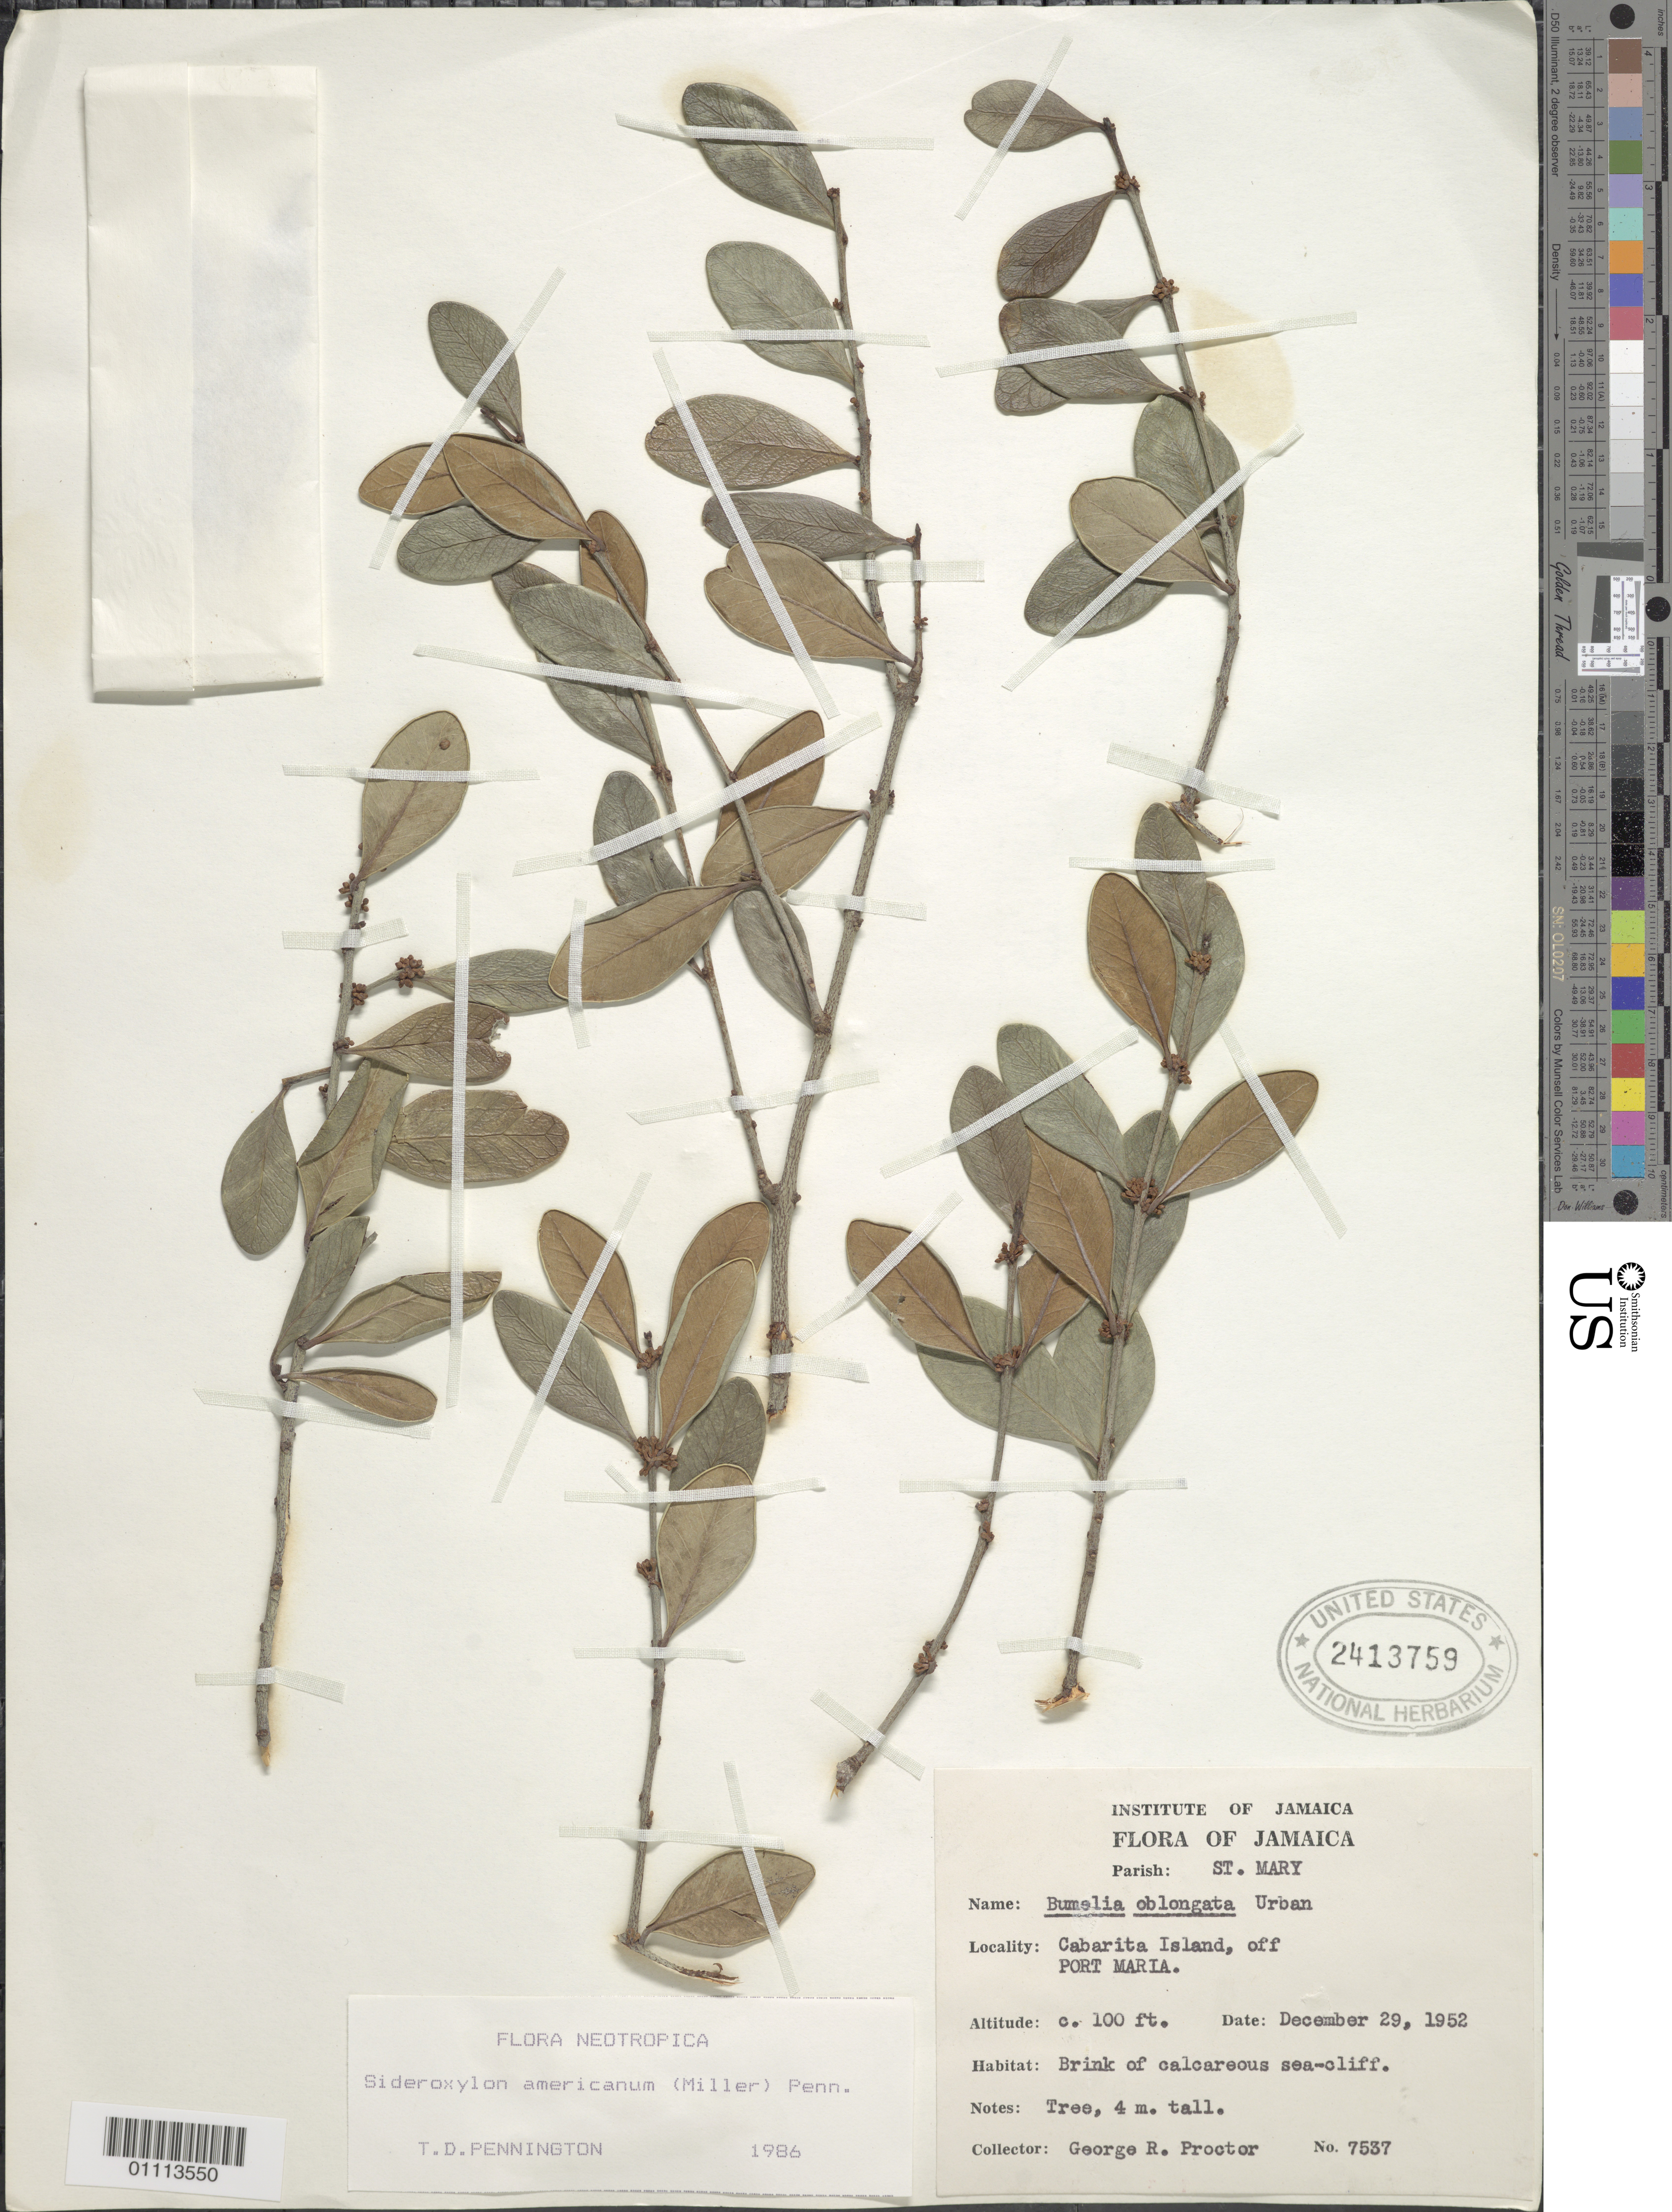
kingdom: Plantae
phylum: Tracheophyta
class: Magnoliopsida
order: Ericales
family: Sapotaceae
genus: Sideroxylon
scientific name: Sideroxylon americanum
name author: (Mill.) T.D. Penn.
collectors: G. R. Proctor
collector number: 7537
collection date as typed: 29 Dec 1952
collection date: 1952-12-29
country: Jamaica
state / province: Saint Mary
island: Jamaica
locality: Cabarita Island, off Port Maria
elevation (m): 30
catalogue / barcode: US 2413759